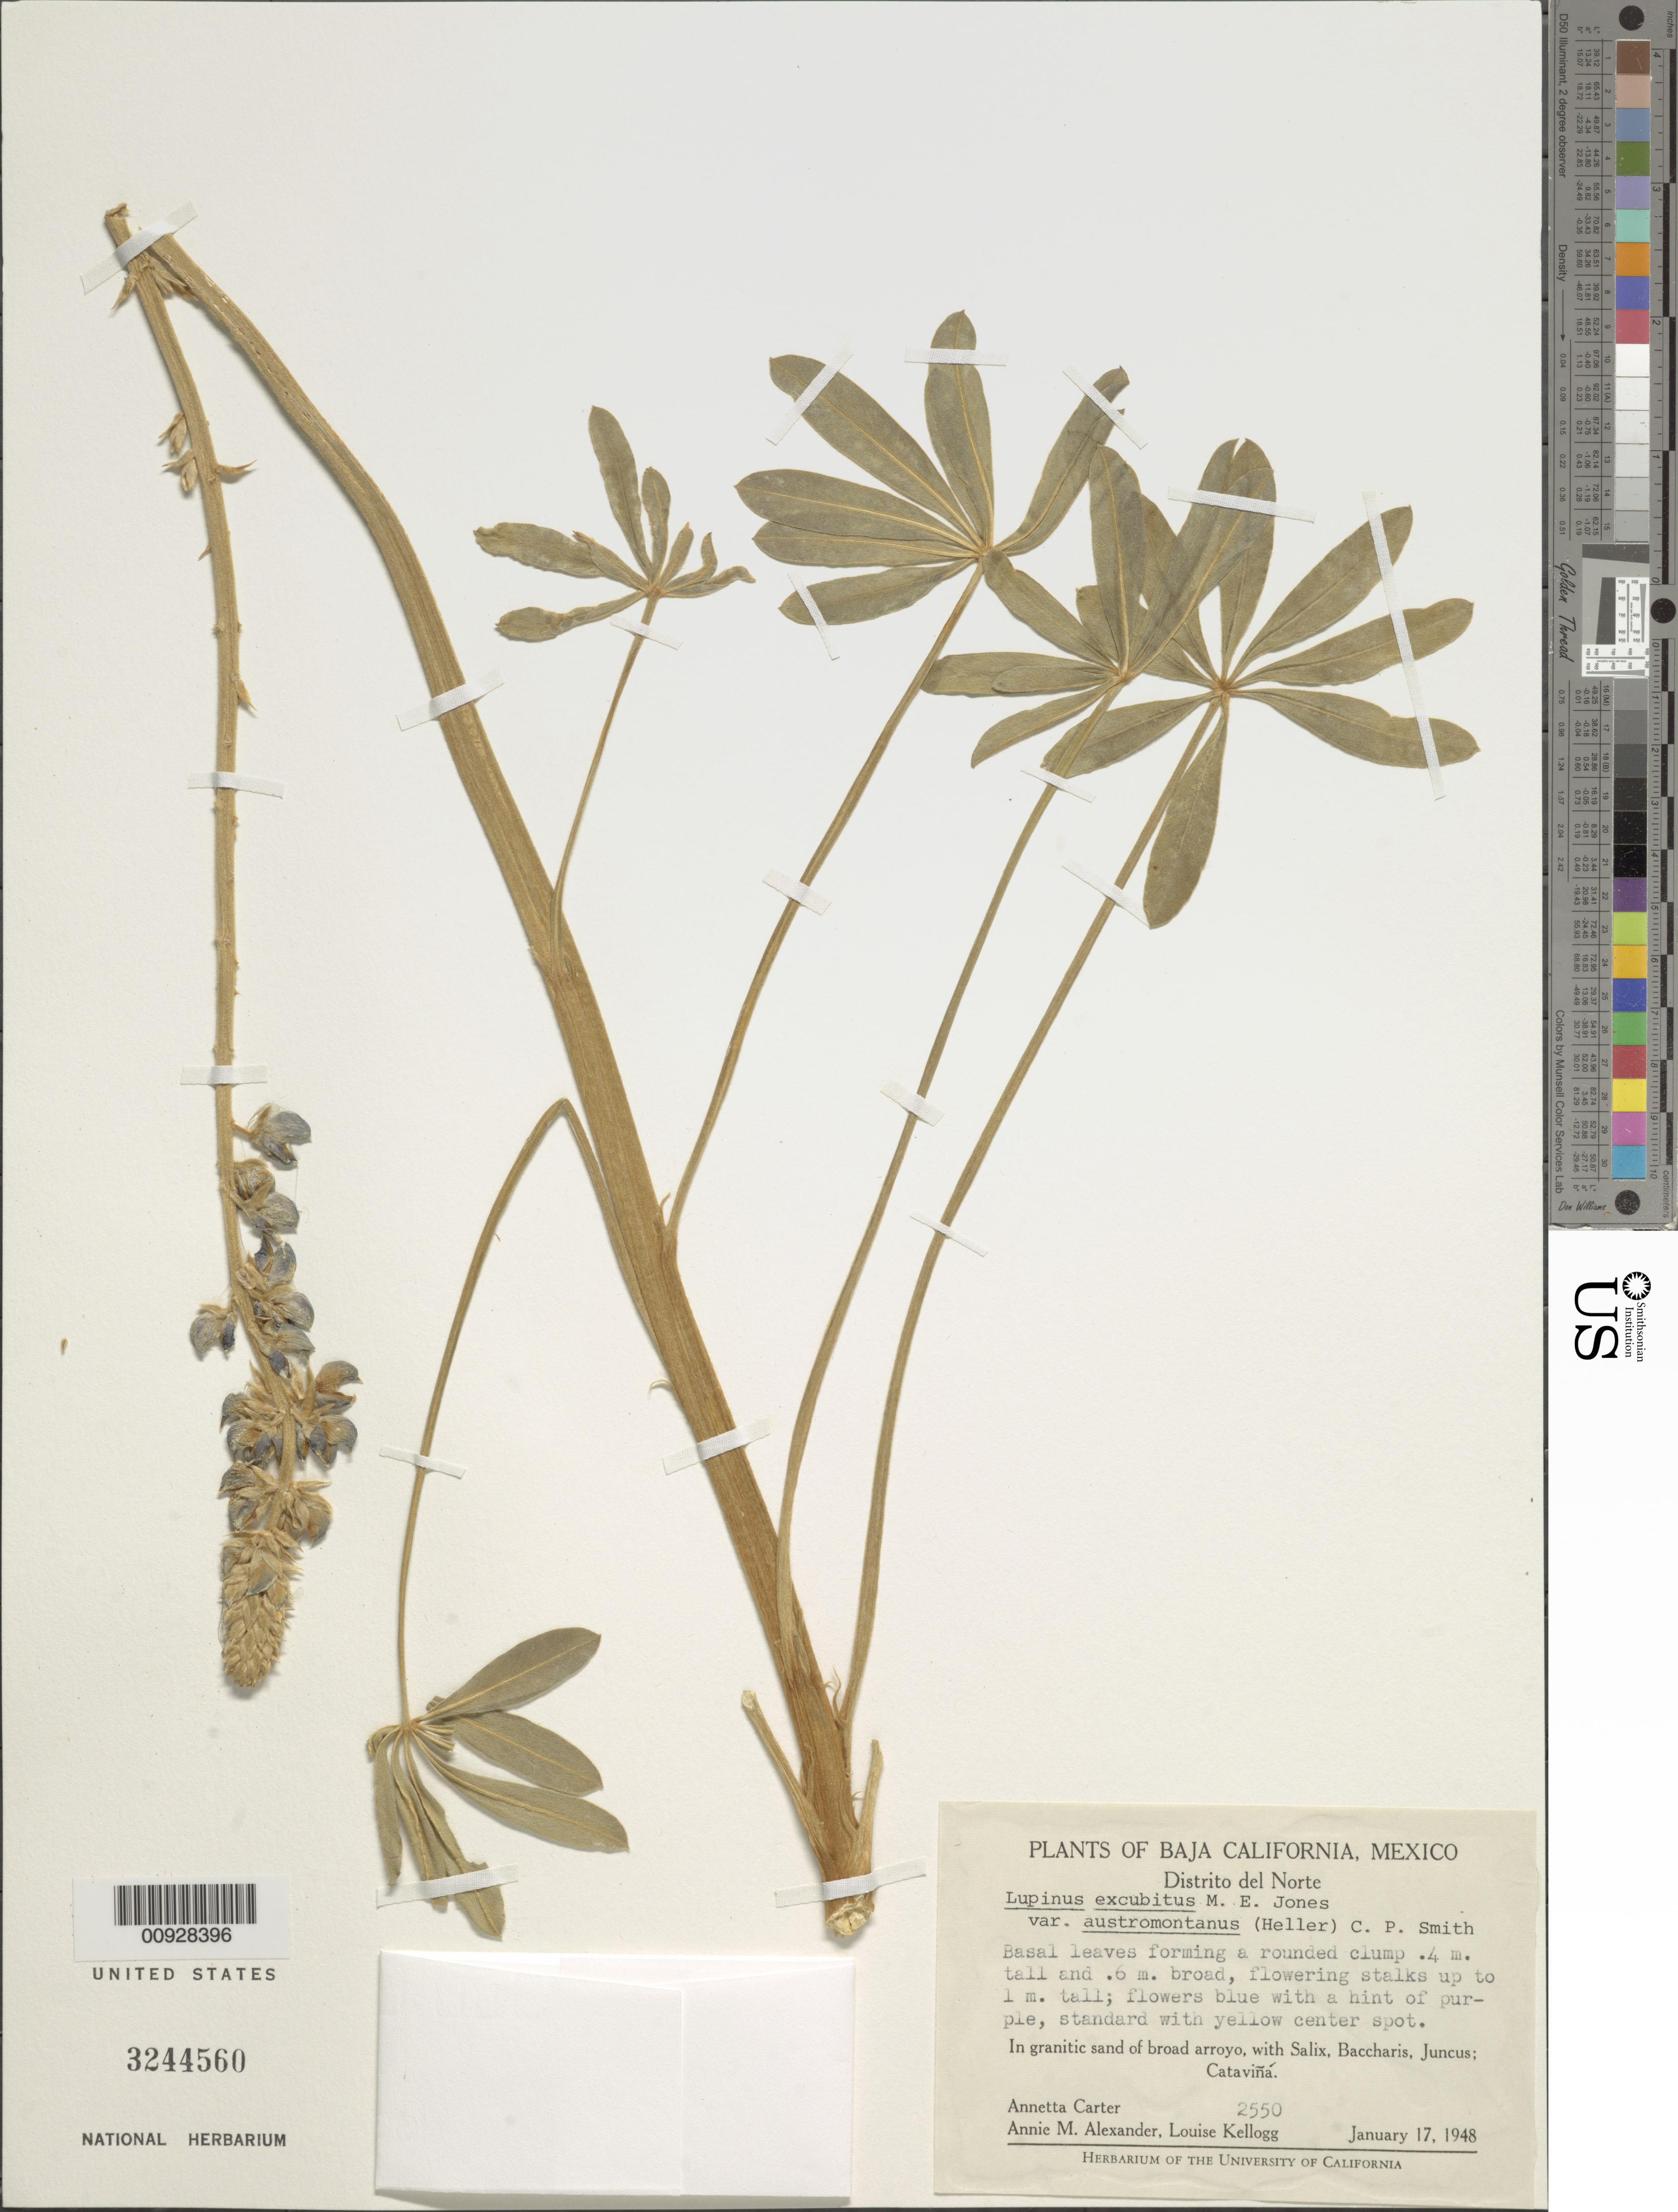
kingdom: Plantae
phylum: Tracheophyta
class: Magnoliopsida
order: Fabales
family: Fabaceae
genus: Lupinus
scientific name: Lupinus excubitus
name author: M.E. Jones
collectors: A. Carter, A. M. Alexander & L. Kellogg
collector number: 2550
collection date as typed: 17 Jan 1948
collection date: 1948-01-17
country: Mexico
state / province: Baja California Norte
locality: Cataviñá. Baja California Distrito del Norte.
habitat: In granitic sand of broad arroyo, with Salix, Baccharis, Juncus.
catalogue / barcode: US 3244560